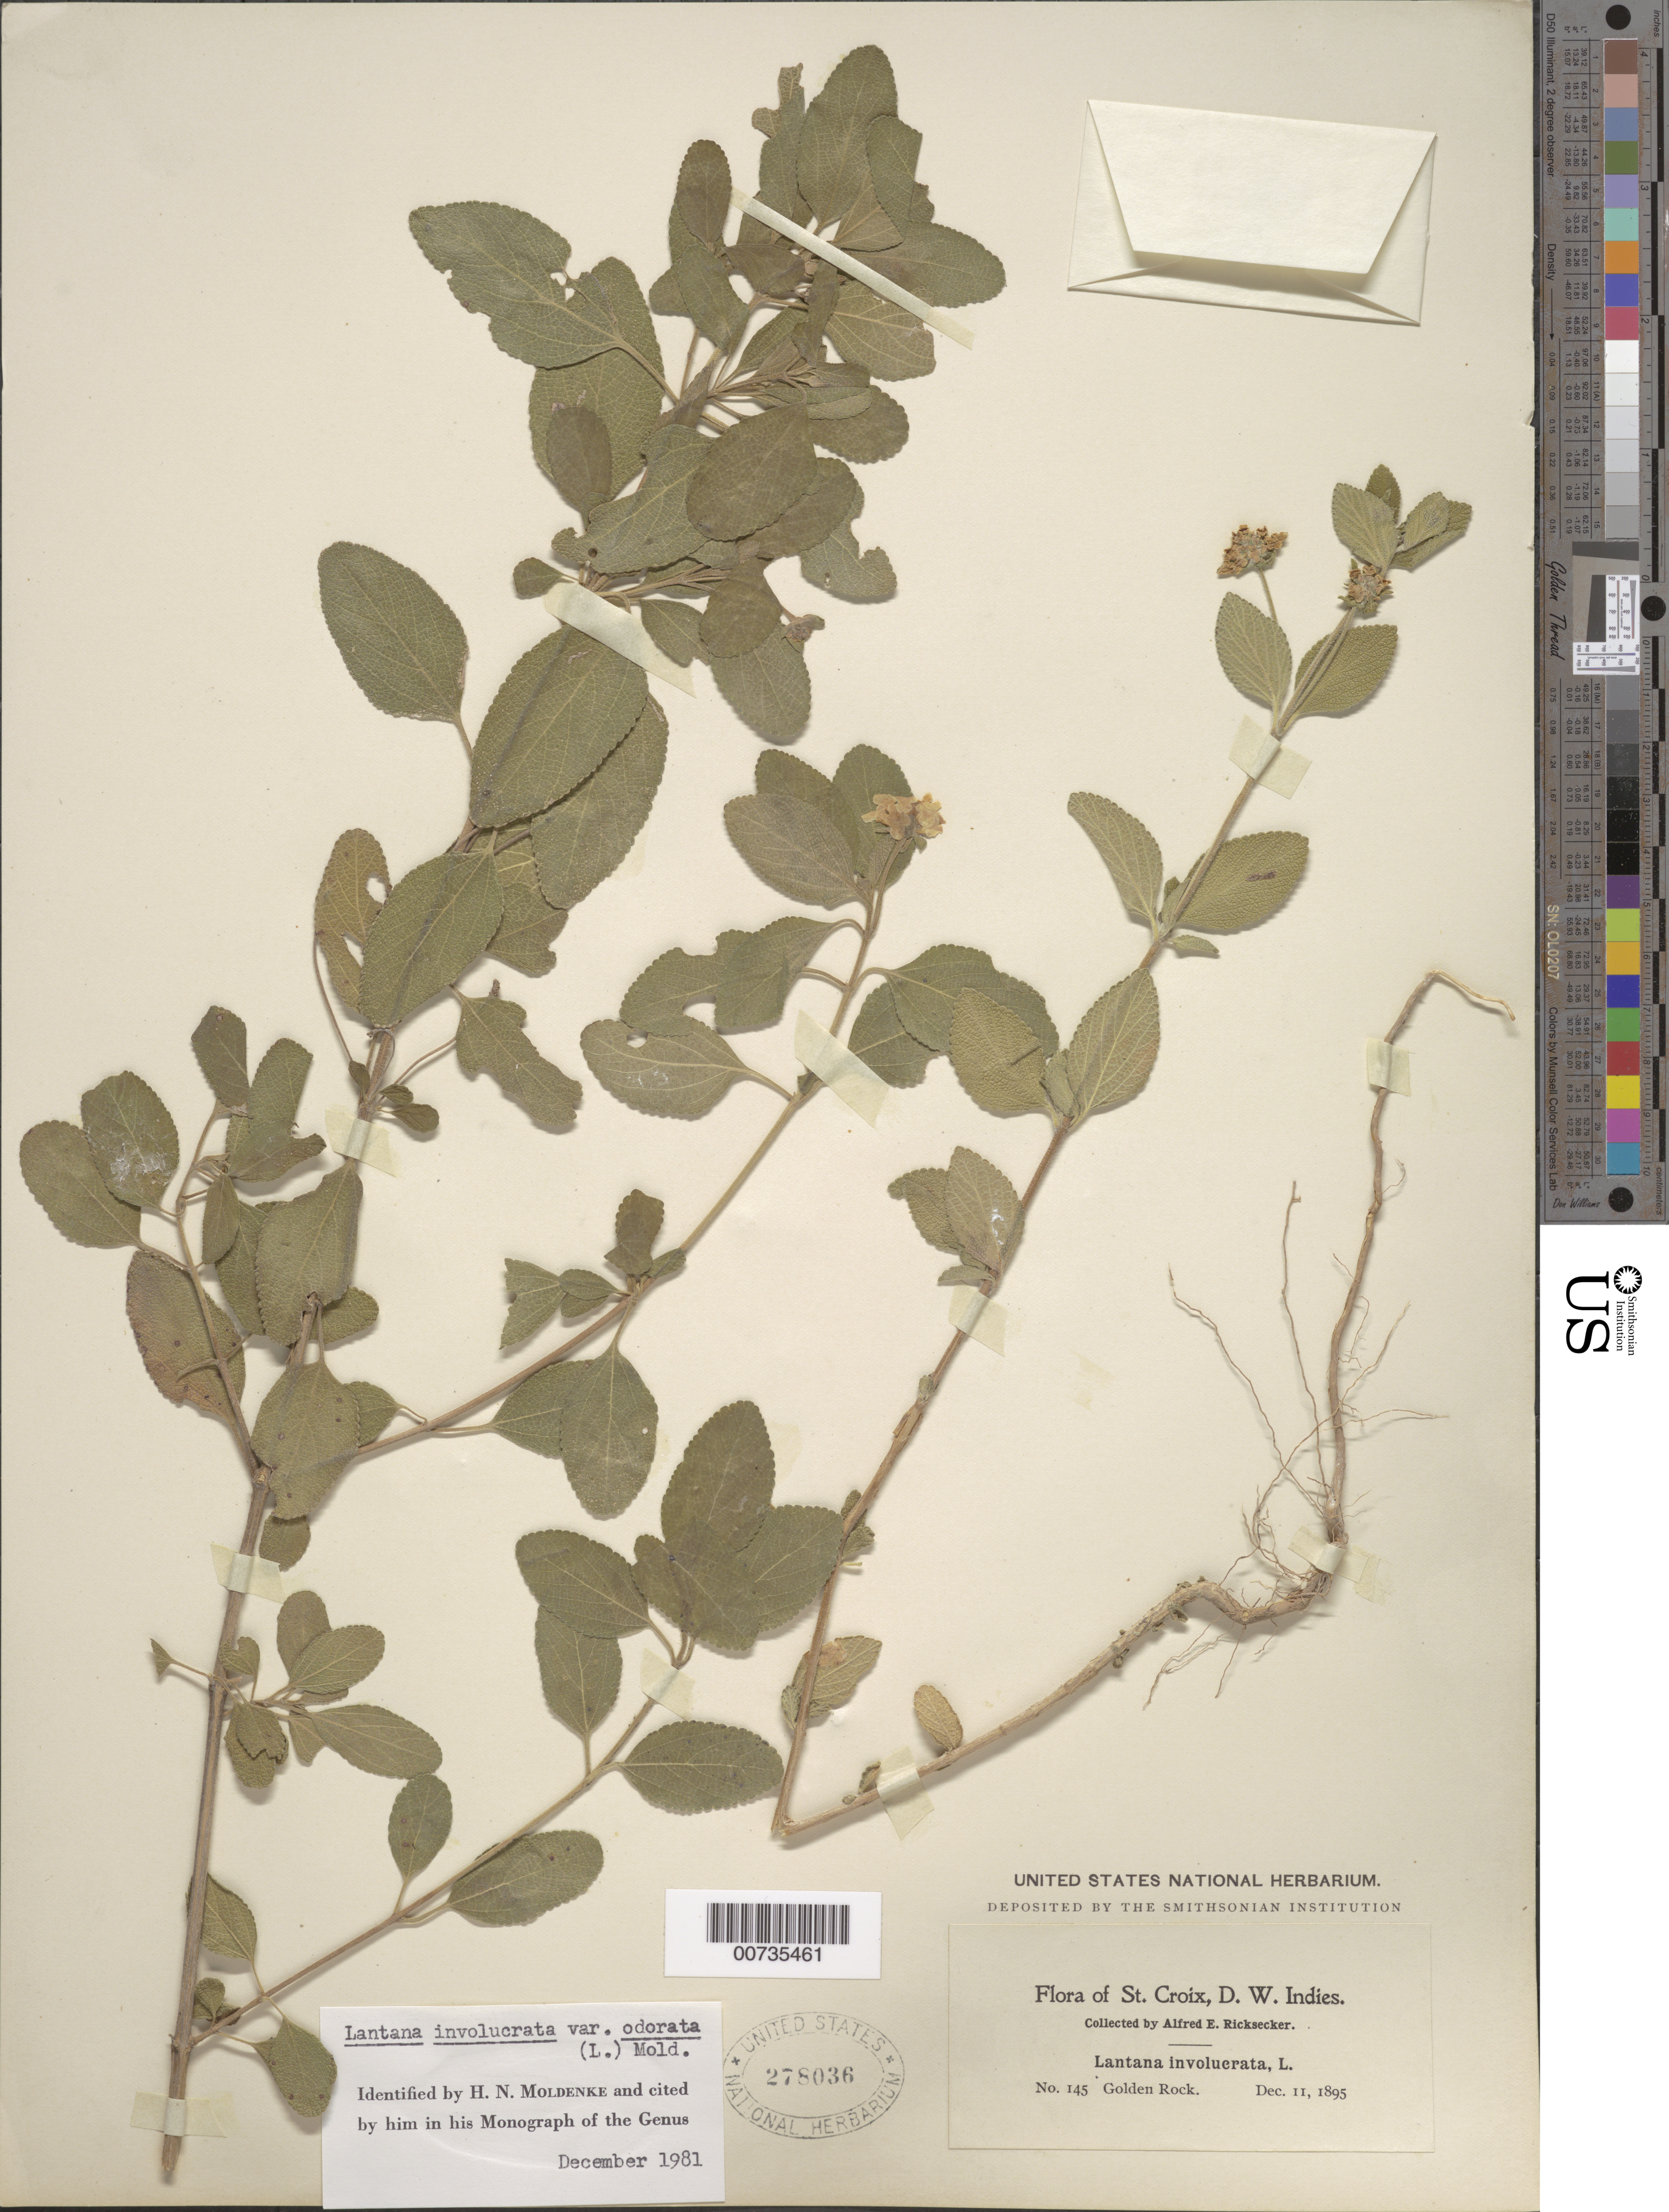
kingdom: Plantae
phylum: Tracheophyta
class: Magnoliopsida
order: Lamiales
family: Verbenaceae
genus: Lantana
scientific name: Lantana involucrata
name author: L.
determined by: Moldenke, H. N.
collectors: A. E. Ricksecker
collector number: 145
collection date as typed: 11 Dec 1895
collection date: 1895-12-11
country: U.S. Virgin Islands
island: St. Croix Island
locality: Golden Rock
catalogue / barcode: US 278036